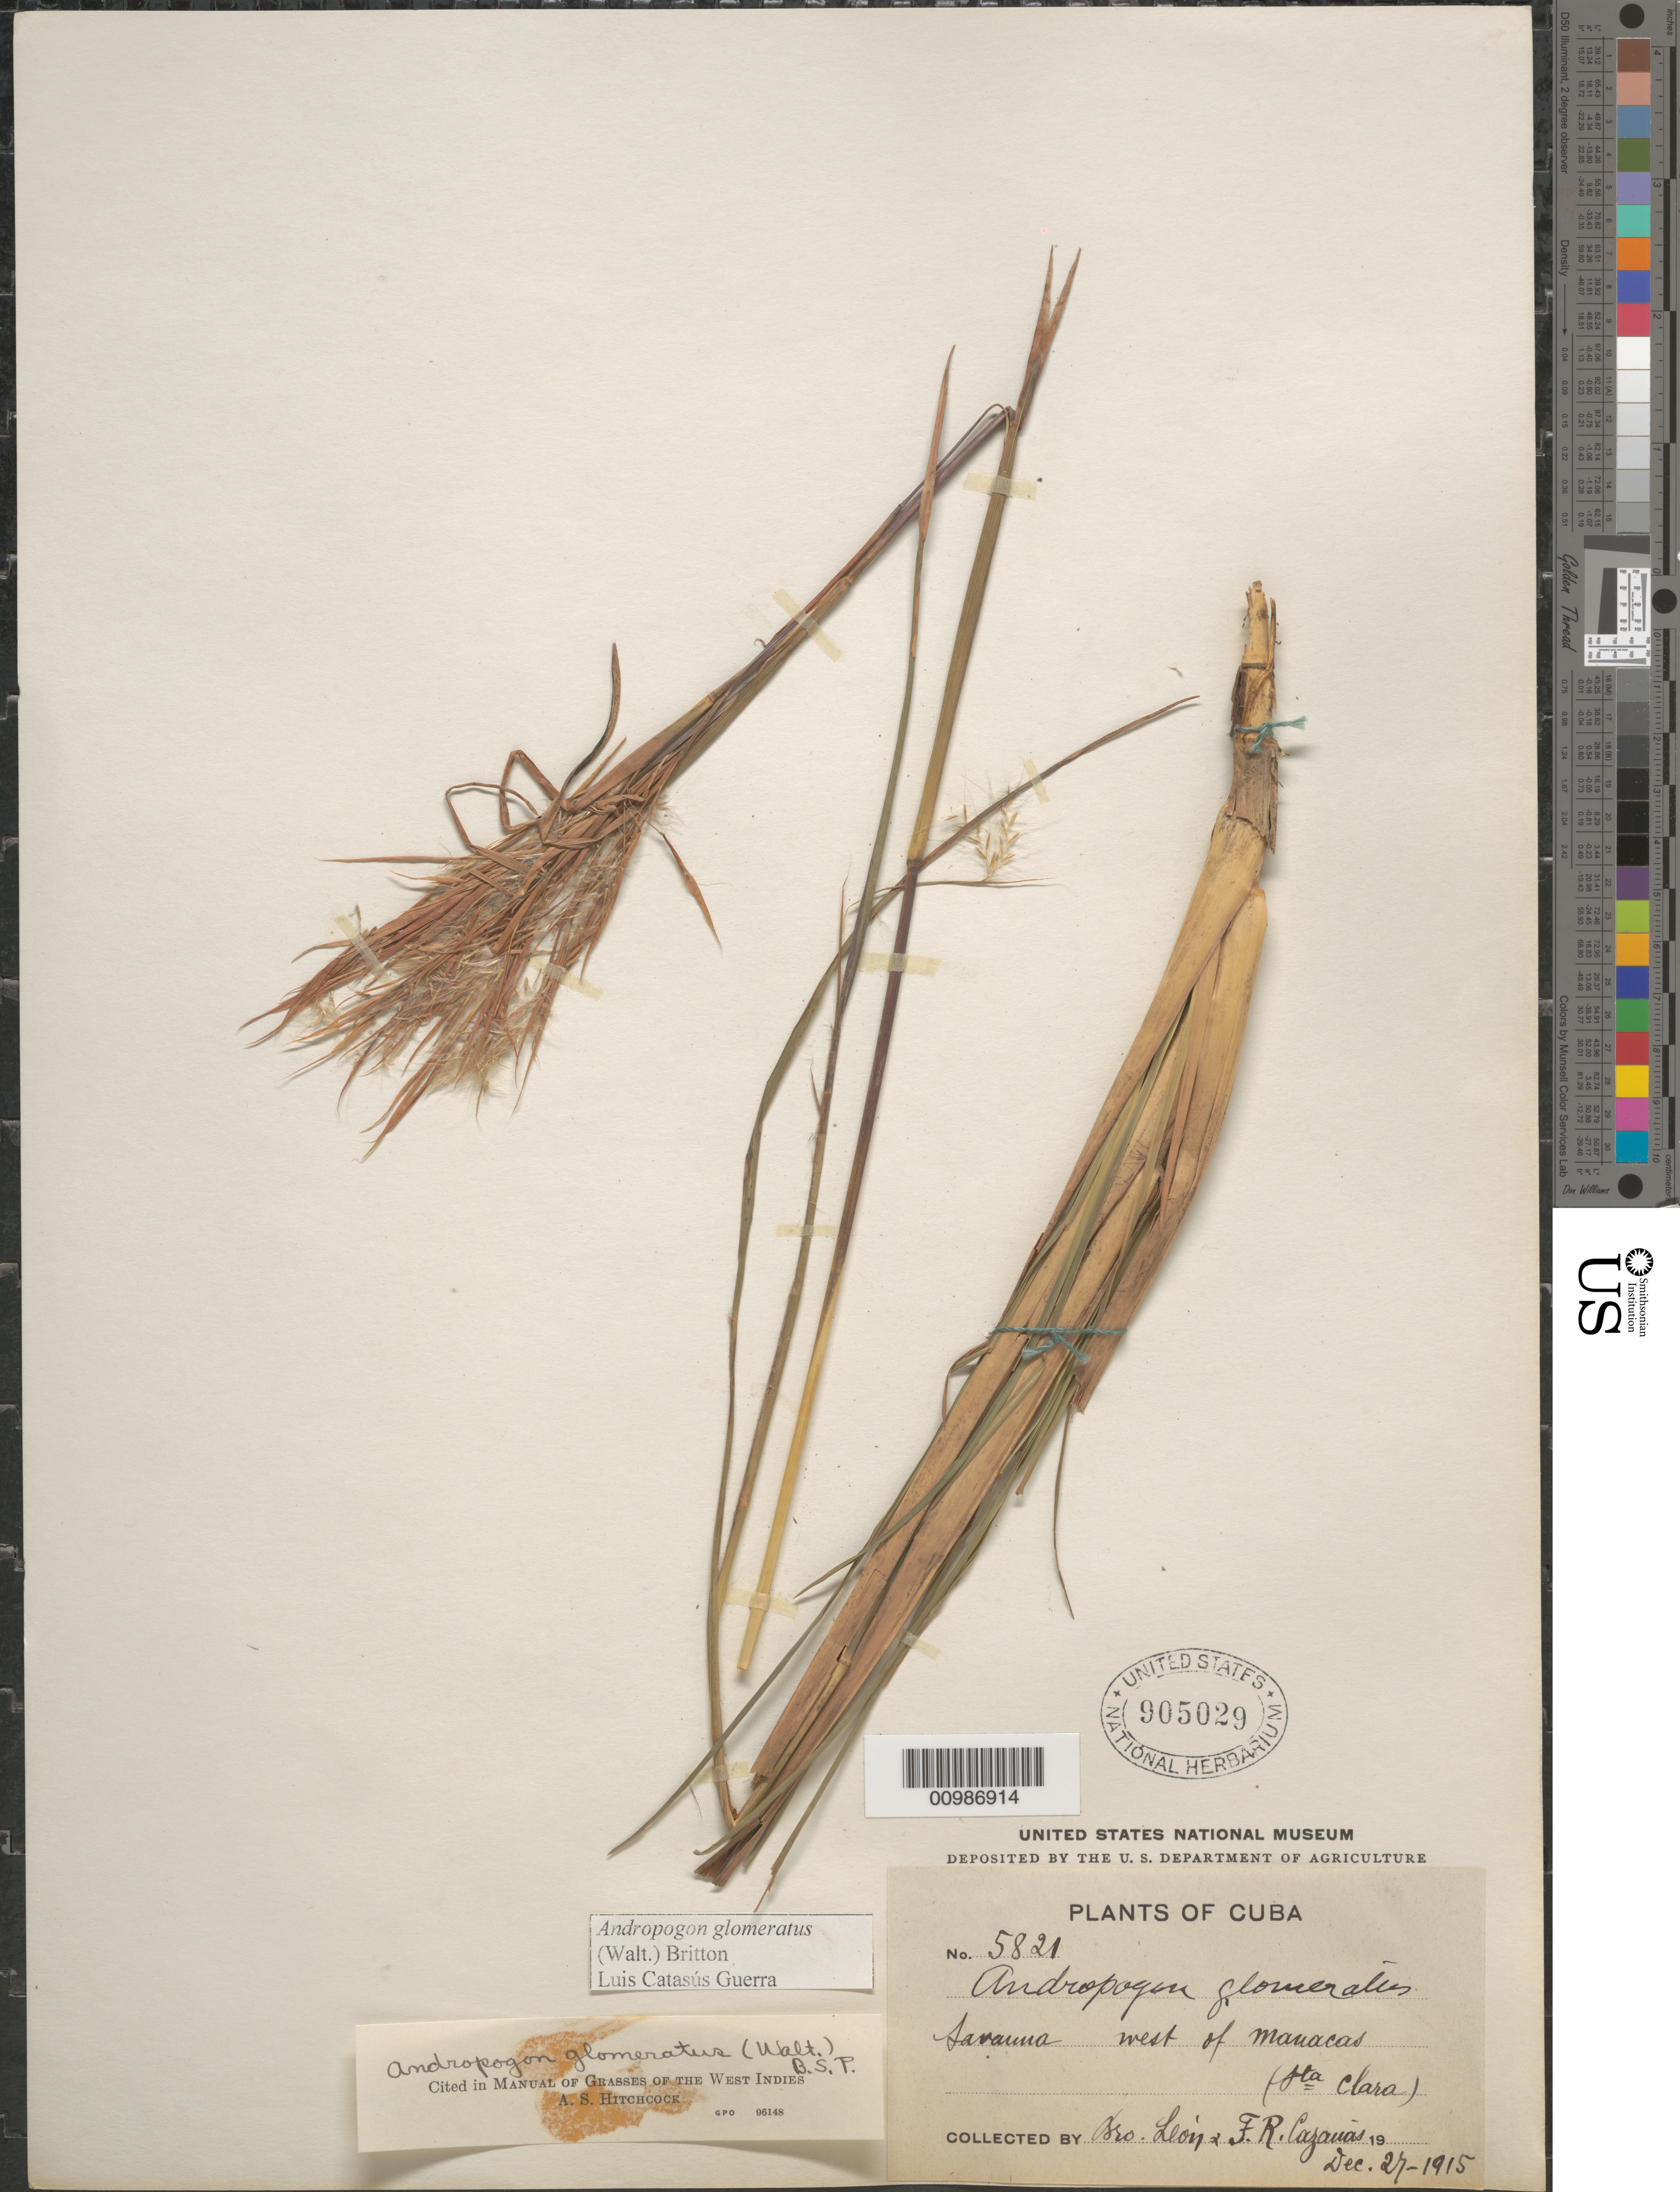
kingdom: Plantae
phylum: Tracheophyta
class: Liliopsida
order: Poales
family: Poaceae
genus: Andropogon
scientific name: Andropogon glomeratus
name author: (Walter) Britton, Stearns & Poggenb.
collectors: Bro. León & F. Cazauas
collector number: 5821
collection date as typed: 27 Dec 1915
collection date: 1915-12-27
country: Cuba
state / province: Villa Clara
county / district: Santa Clara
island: Cuba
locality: W of Manacas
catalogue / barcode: US 905029